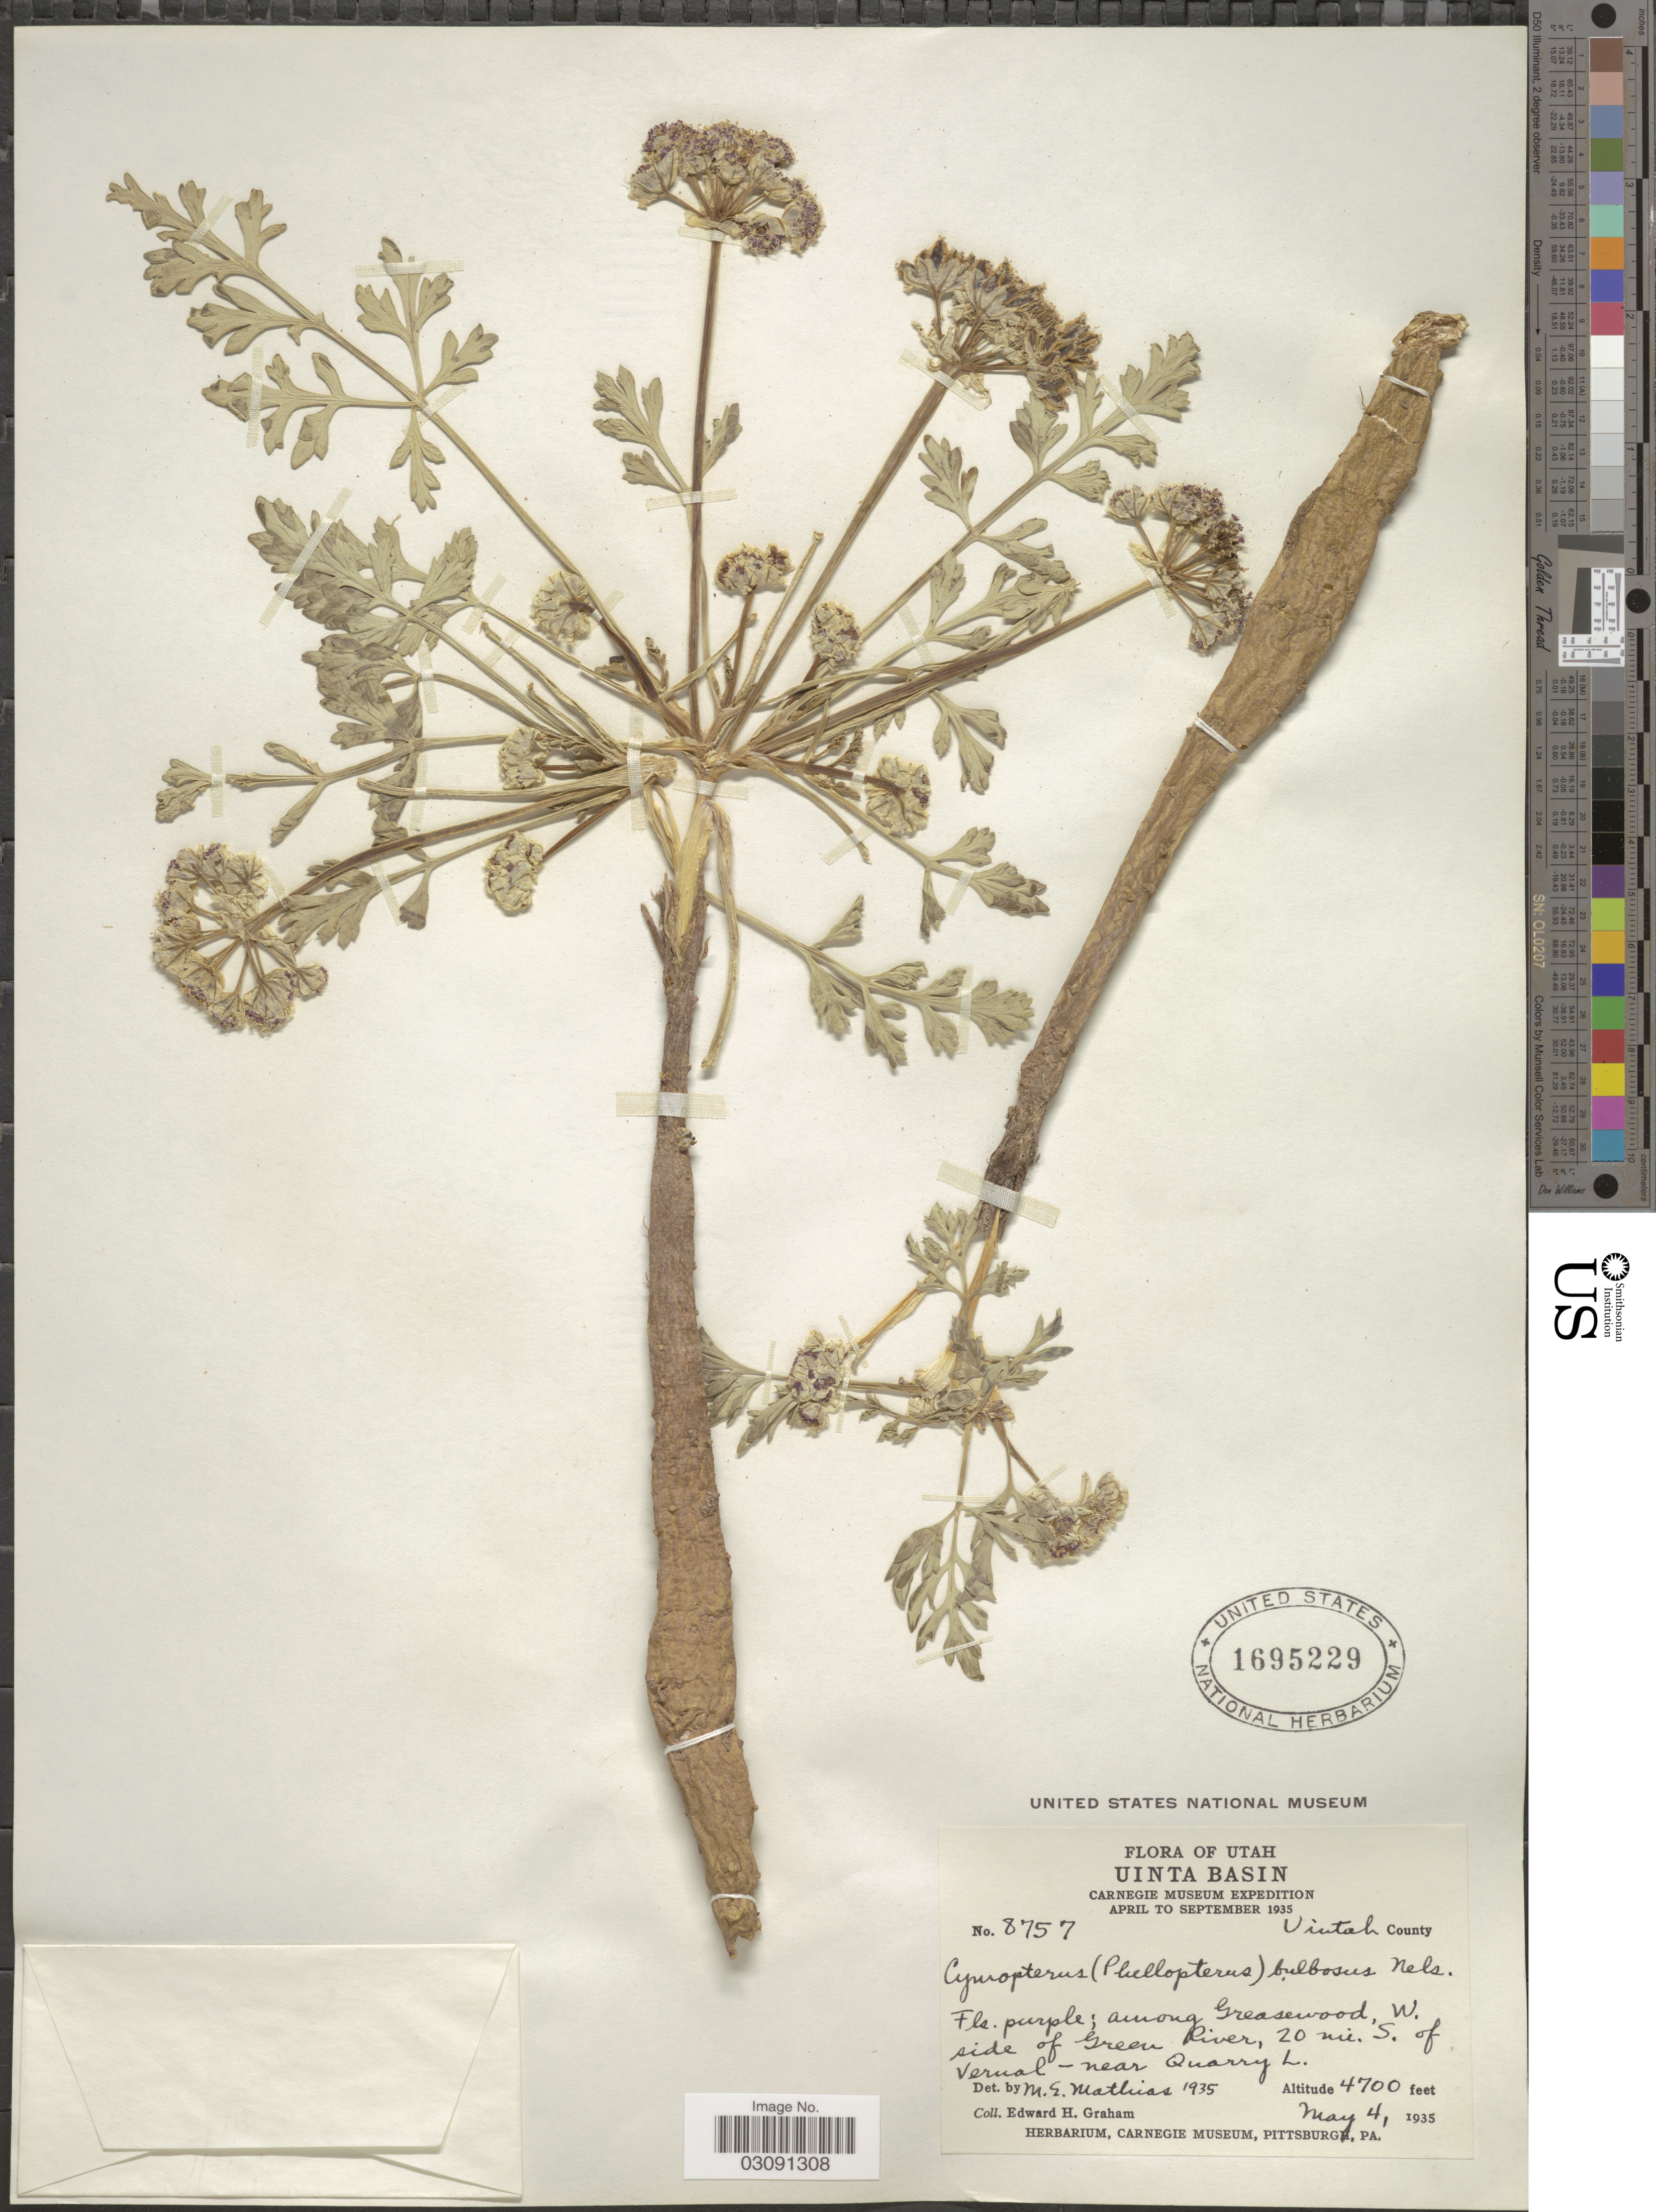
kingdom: Plantae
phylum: Tracheophyta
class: Magnoliopsida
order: Apiales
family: Apiaceae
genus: Cymopterus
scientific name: Cymopterus bulbosus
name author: A. Nelson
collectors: E. H. Graham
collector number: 8757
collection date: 1935-05-04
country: United States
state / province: Utah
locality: Uinta Basin. Uintah County. Among Greasewood, W. side of Green River, 20 mi. S. of Vernal - near Quarry L.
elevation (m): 1433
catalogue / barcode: US 1695229